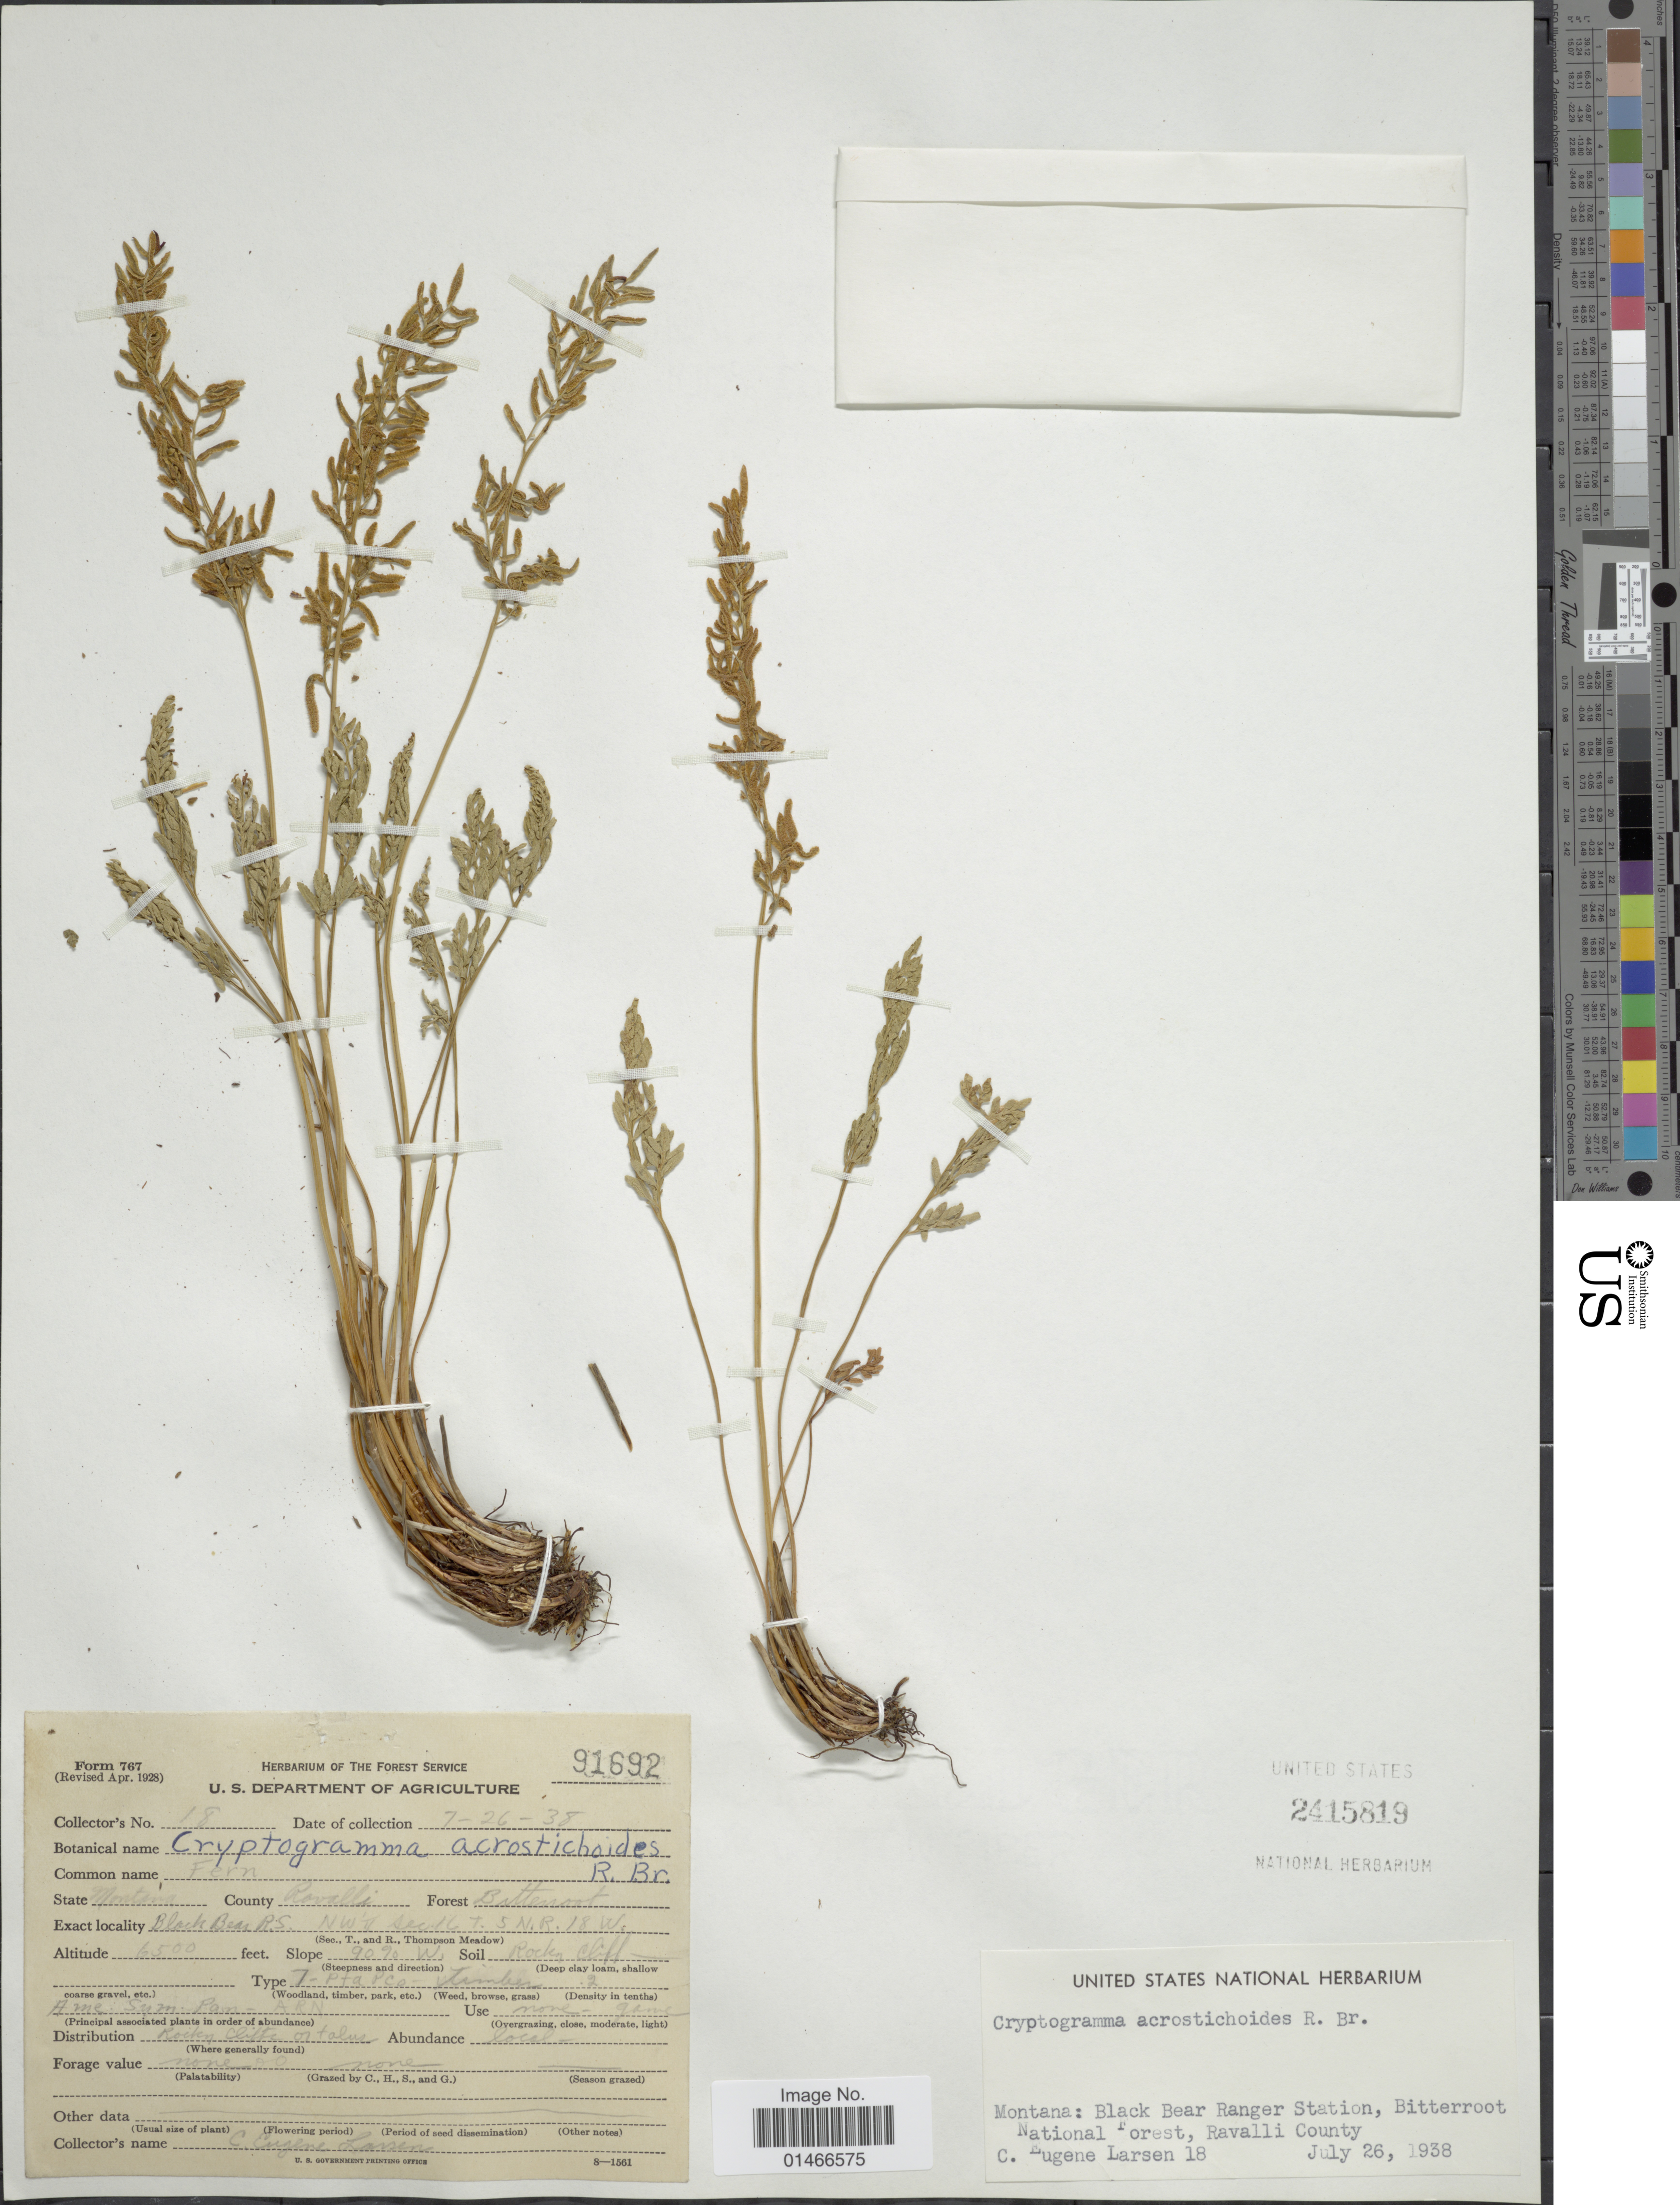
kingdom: Plantae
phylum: Tracheophyta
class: Polypodiopsida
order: Polypodiales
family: Pteridaceae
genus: Cryptogramma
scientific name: Cryptogramma acrostichoides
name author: R. Br.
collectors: E. Larsen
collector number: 18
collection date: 1938-07-26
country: United States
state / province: Montana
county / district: Ravalli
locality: Black Bear Ranger Station, Bitterroot National Forest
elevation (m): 1981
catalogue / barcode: US 2415819